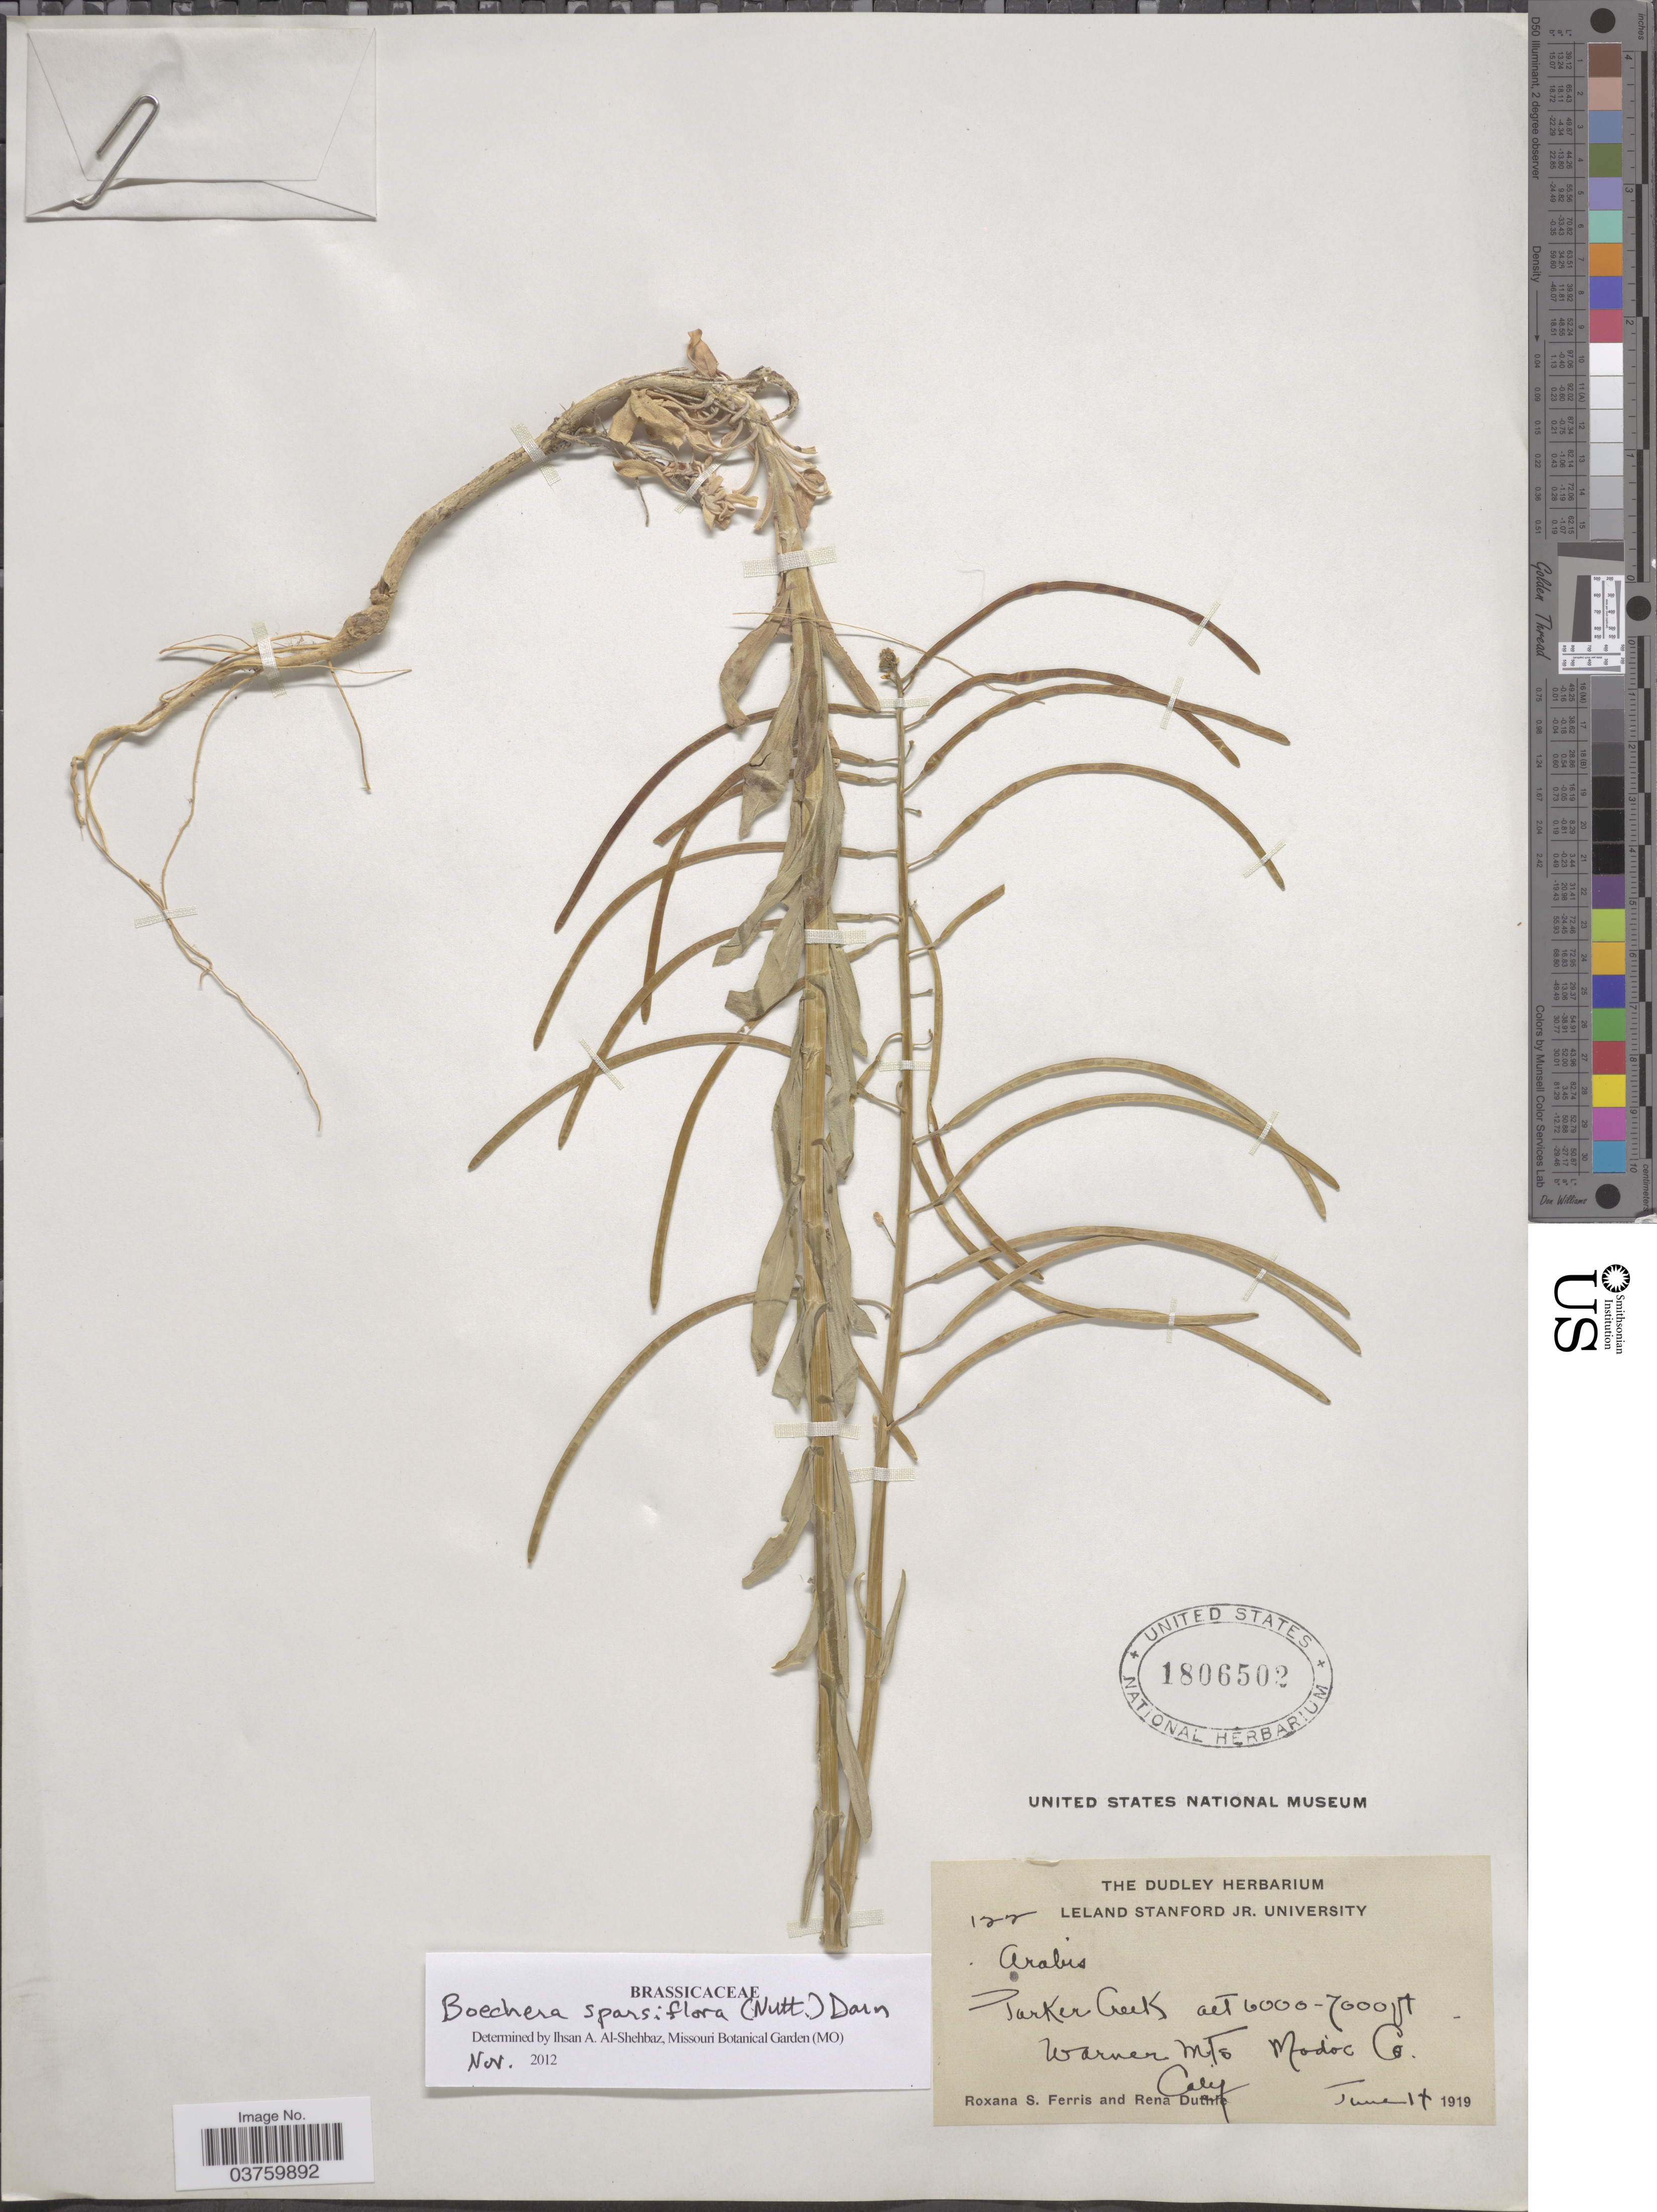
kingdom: Plantae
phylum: Tracheophyta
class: Magnoliopsida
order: Brassicales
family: Brassicaceae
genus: Boechera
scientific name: Boechera sparsiflora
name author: (Nutt.) Dorn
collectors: R. S. Ferris & R. Duthie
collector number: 122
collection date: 1919-06-14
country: United States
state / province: California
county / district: Modoc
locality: Parker Creek. Warner Mts. Modoc Co.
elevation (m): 1829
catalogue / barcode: US 1806502